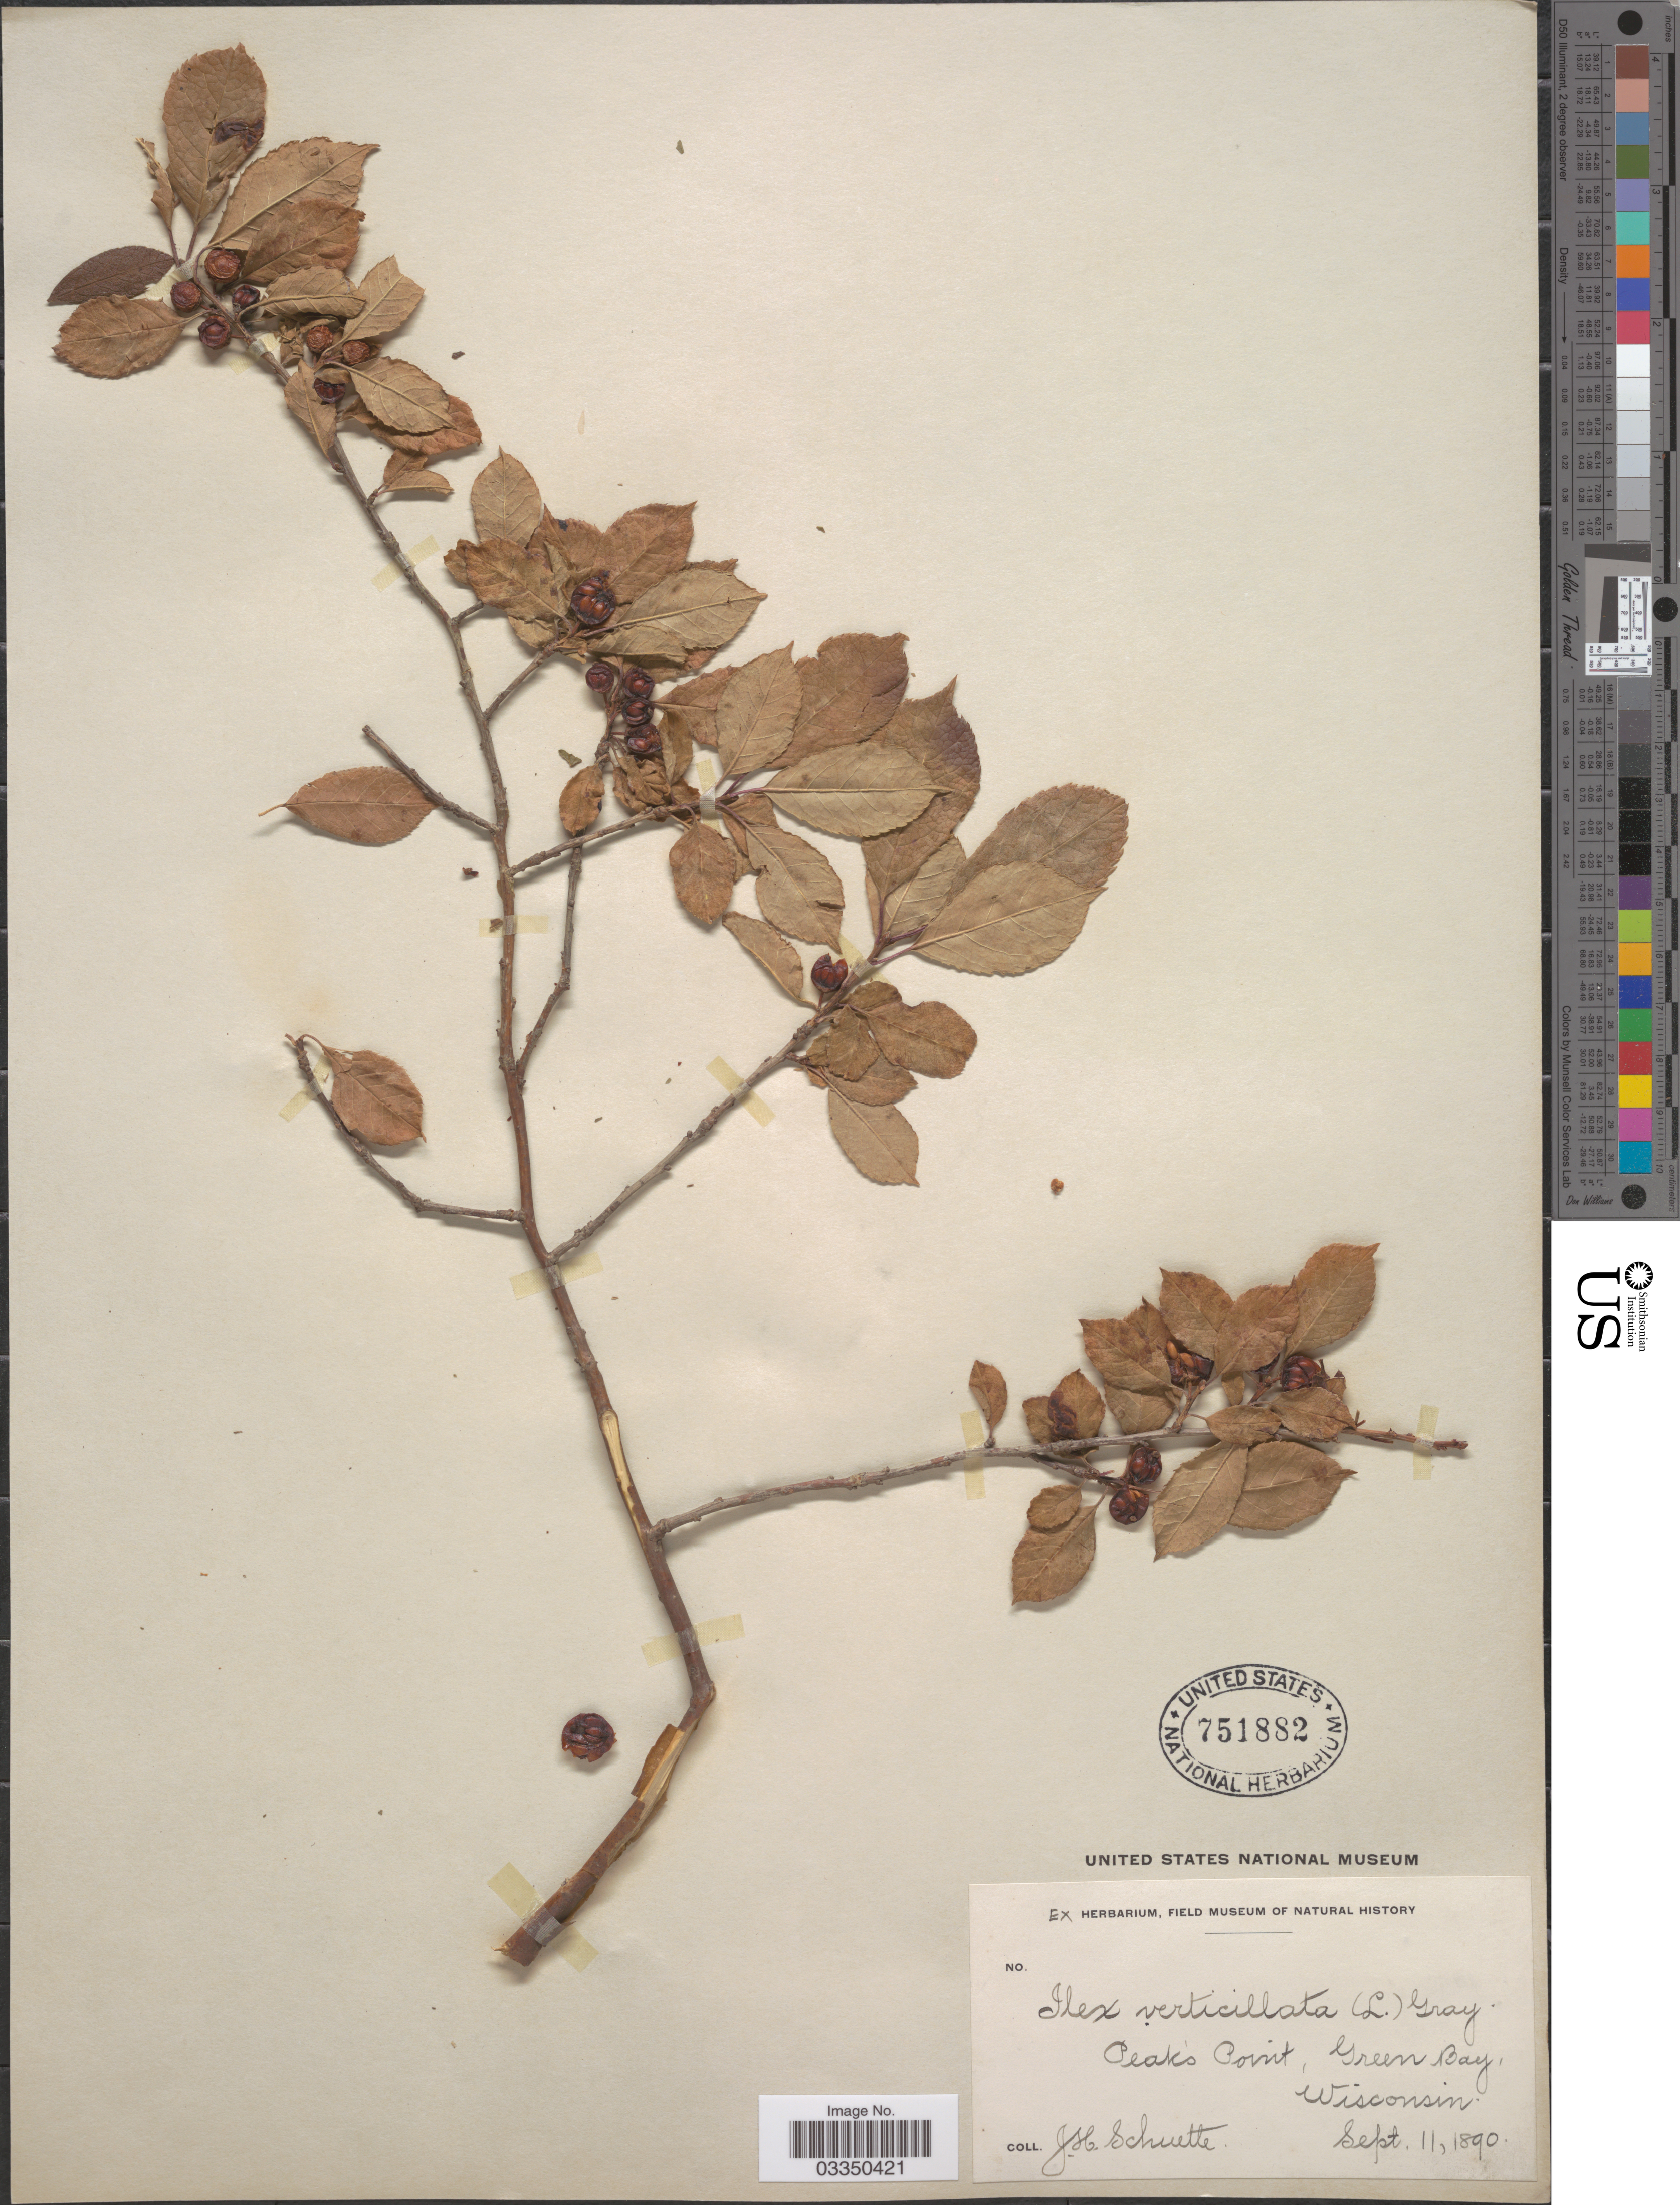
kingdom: Plantae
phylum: Tracheophyta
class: Magnoliopsida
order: Aquifoliales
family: Aquifoliaceae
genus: Ilex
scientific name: Ilex verticillata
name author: (L.) A. Gray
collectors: J. H. Schuette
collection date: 1890-09-11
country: United States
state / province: Wisconsin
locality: Peak's Point, Green Bay.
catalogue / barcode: US 751882